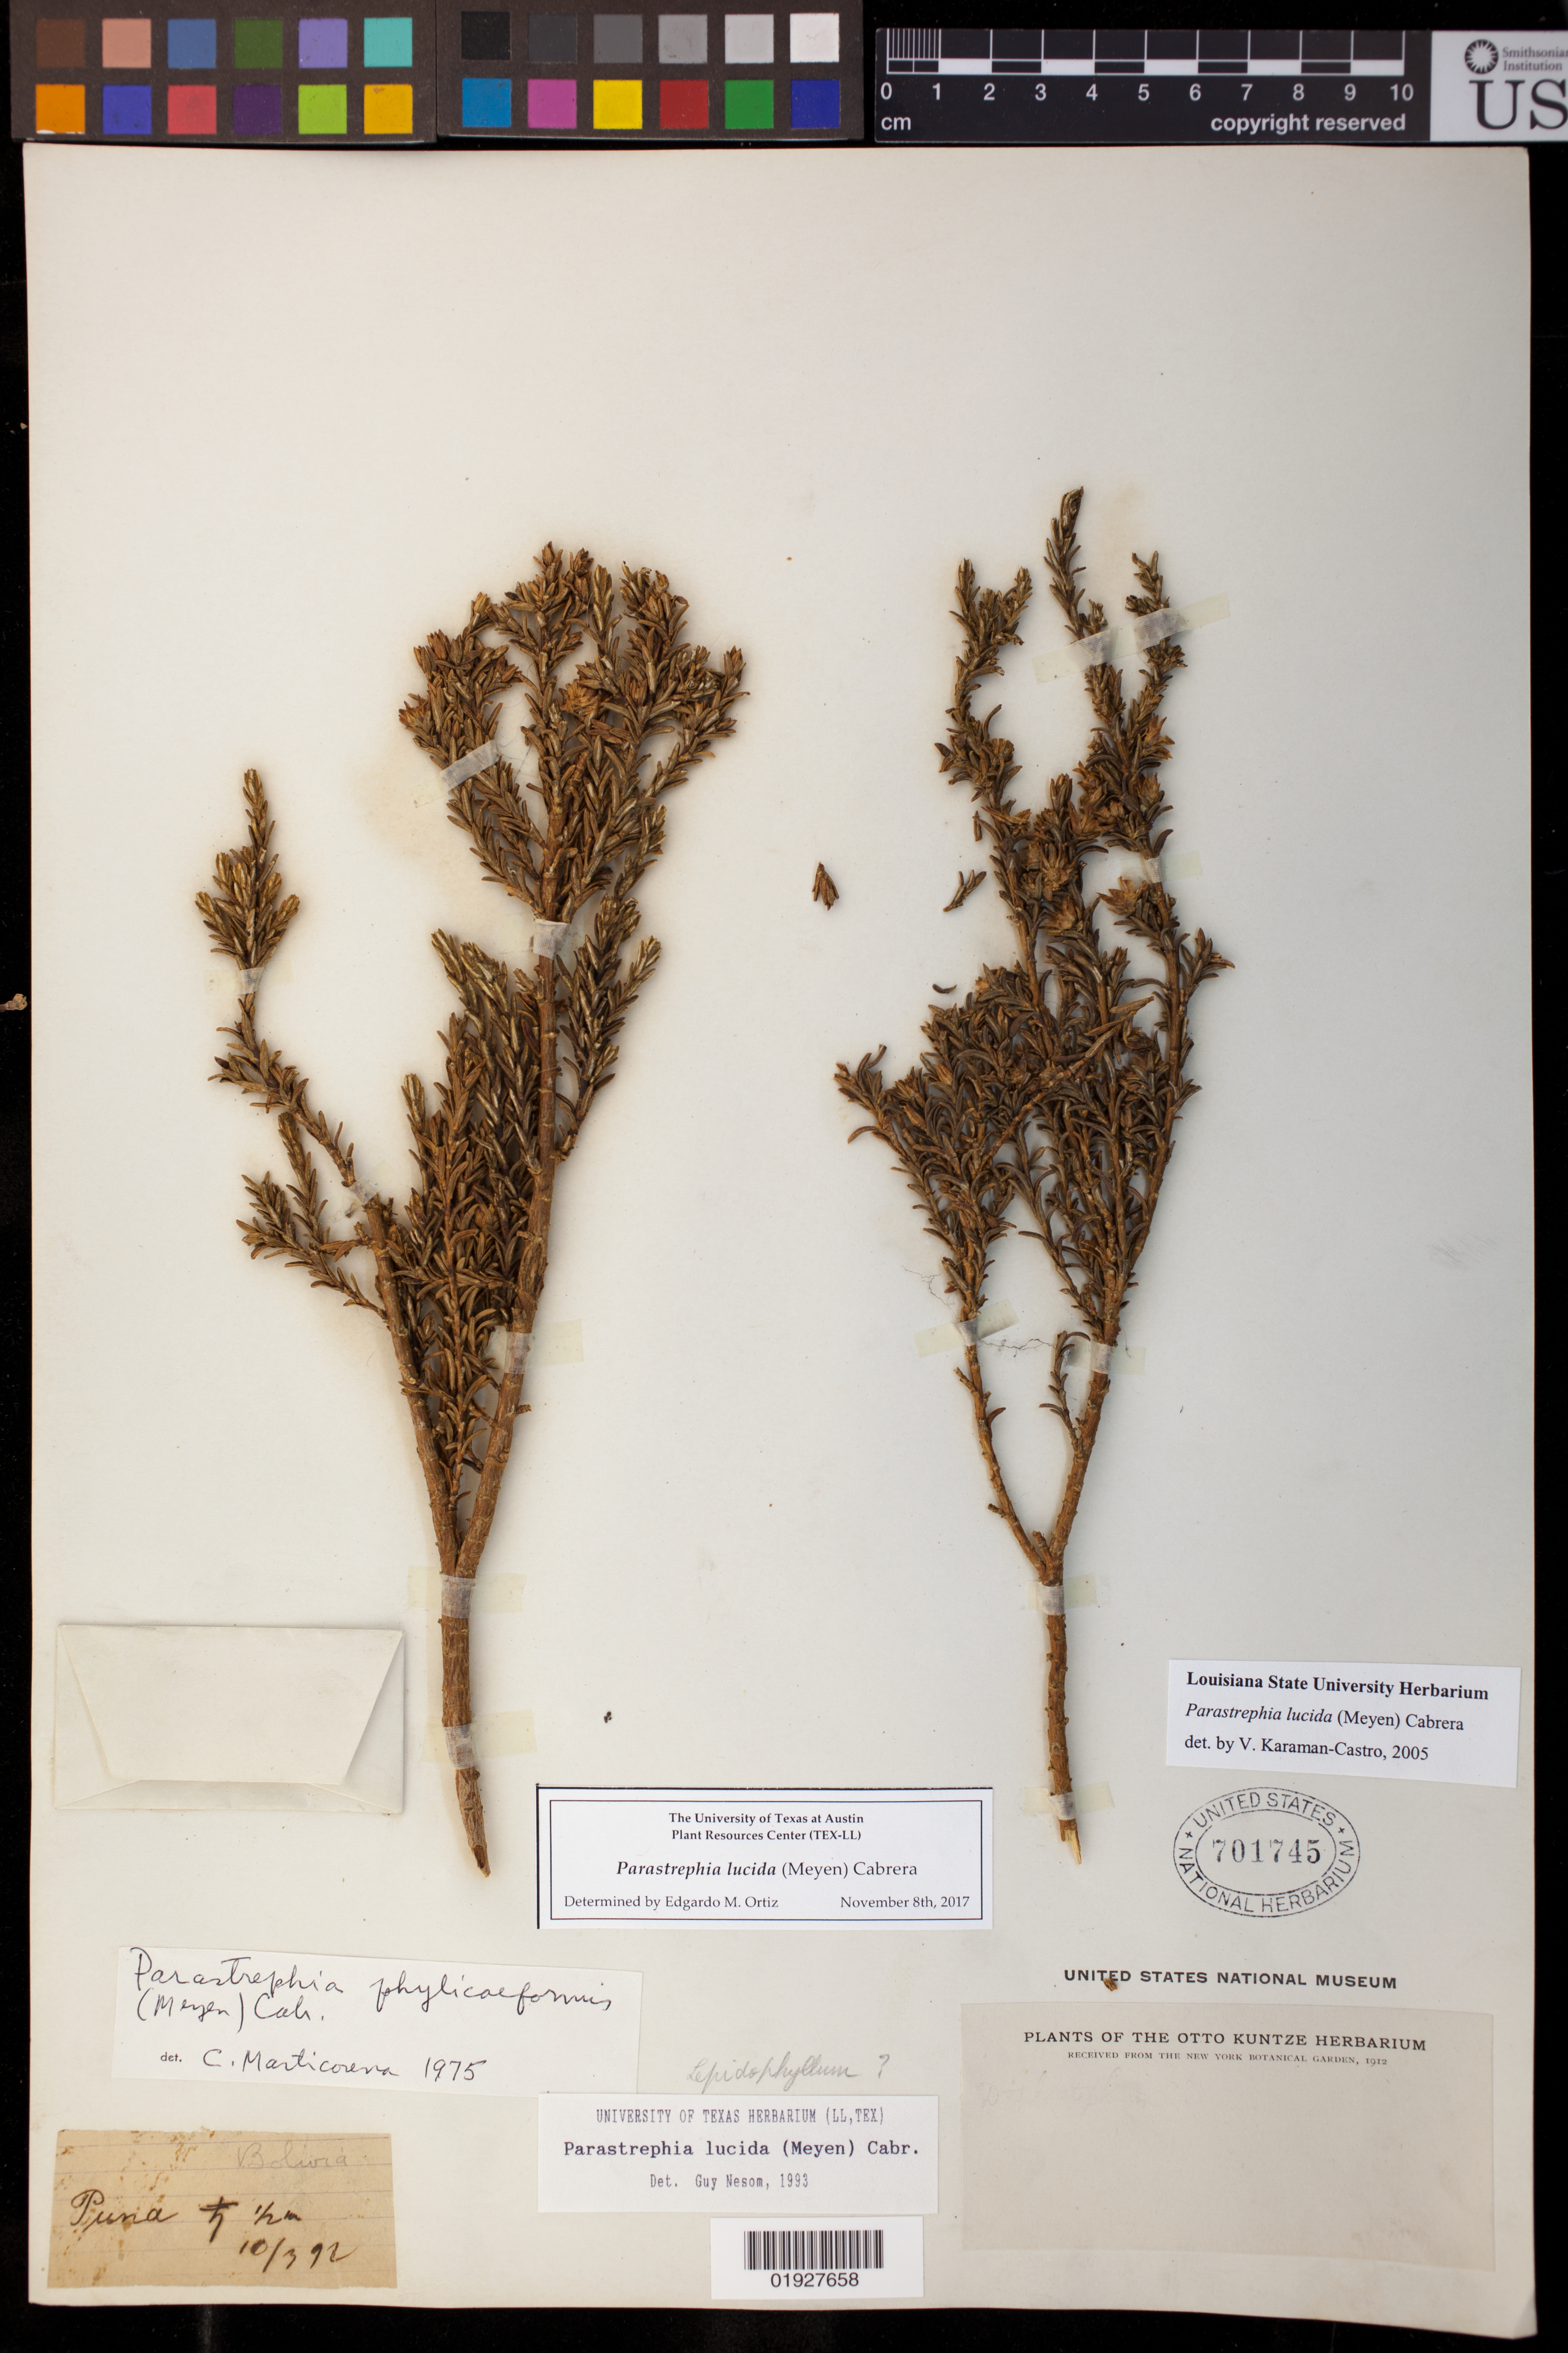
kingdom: Plantae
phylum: Tracheophyta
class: Magnoliopsida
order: Asterales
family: Asteraceae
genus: Parastrephia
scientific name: Parastrephia lucida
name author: (Meyen) Cabrera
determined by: Ortiz, E. M.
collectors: C.E.O. Kuntze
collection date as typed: Oct 1892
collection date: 1892-10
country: Bolivia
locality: Puna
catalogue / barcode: US 701745